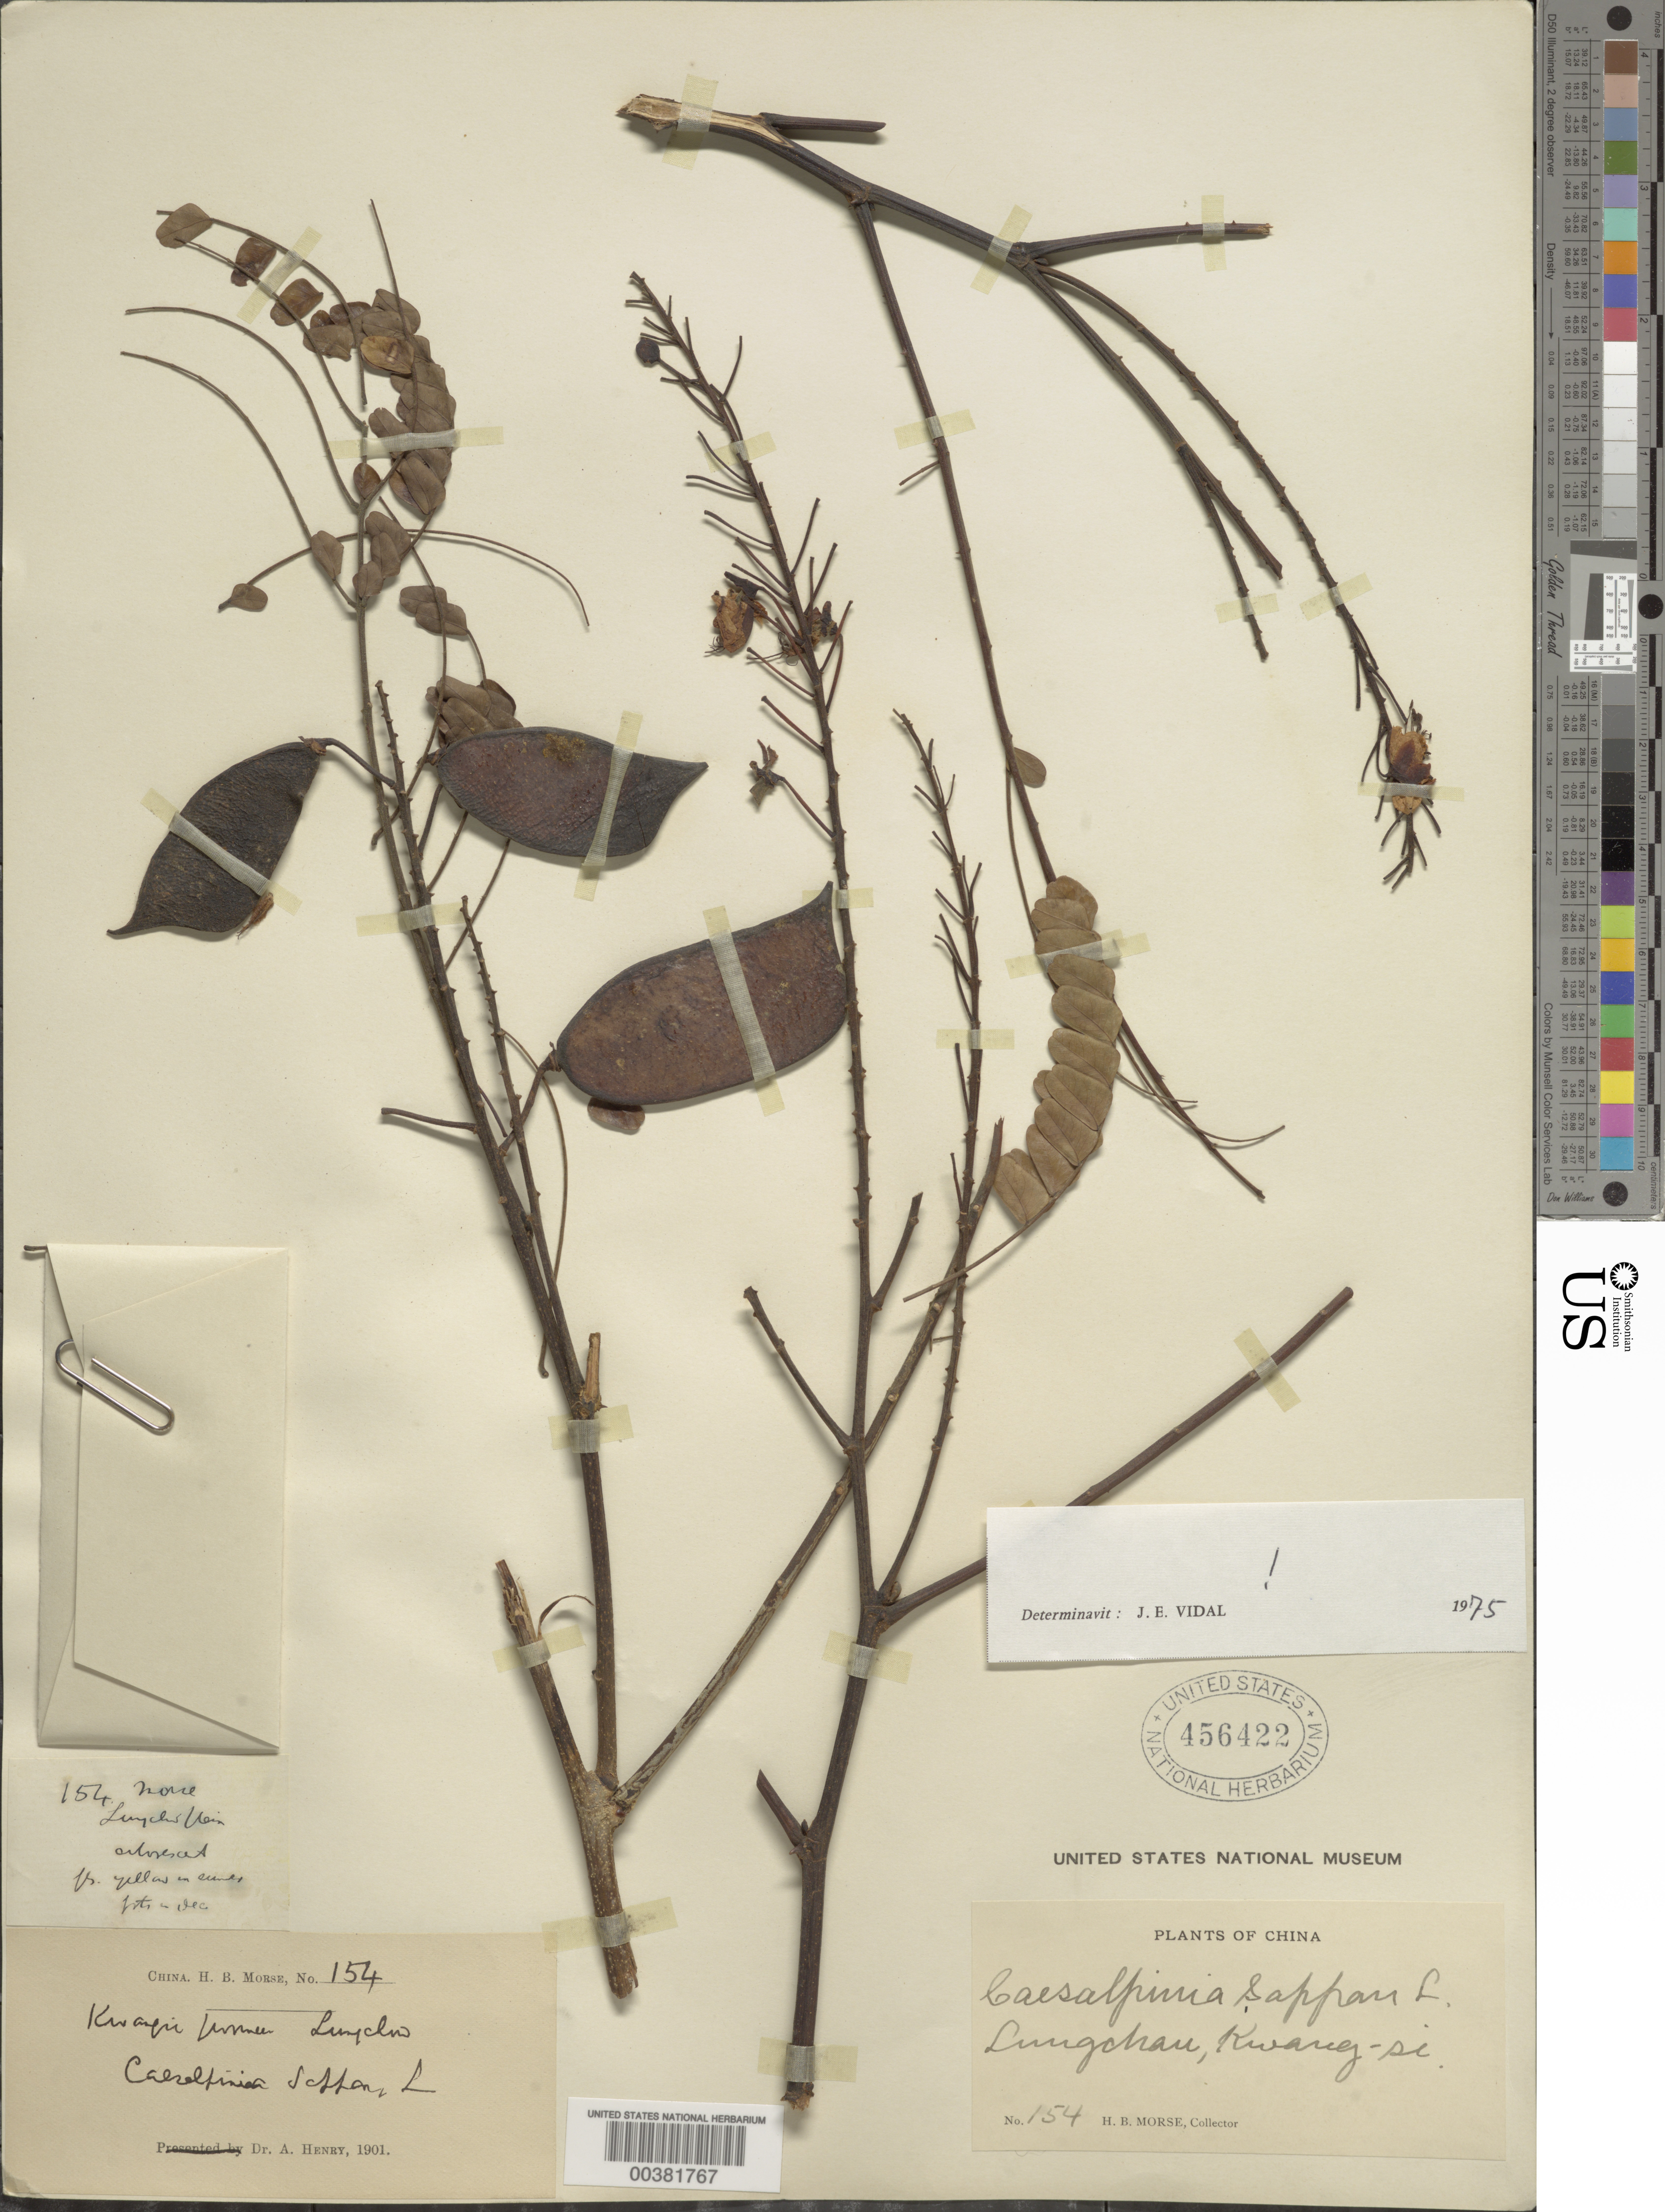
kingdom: Plantae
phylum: Tracheophyta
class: Magnoliopsida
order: Fabales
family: Fabaceae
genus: Biancaea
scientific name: Biancaea sappan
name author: (L.) Tod.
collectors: H. Morse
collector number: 154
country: China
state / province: Guangxi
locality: Lungchau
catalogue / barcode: US 456422